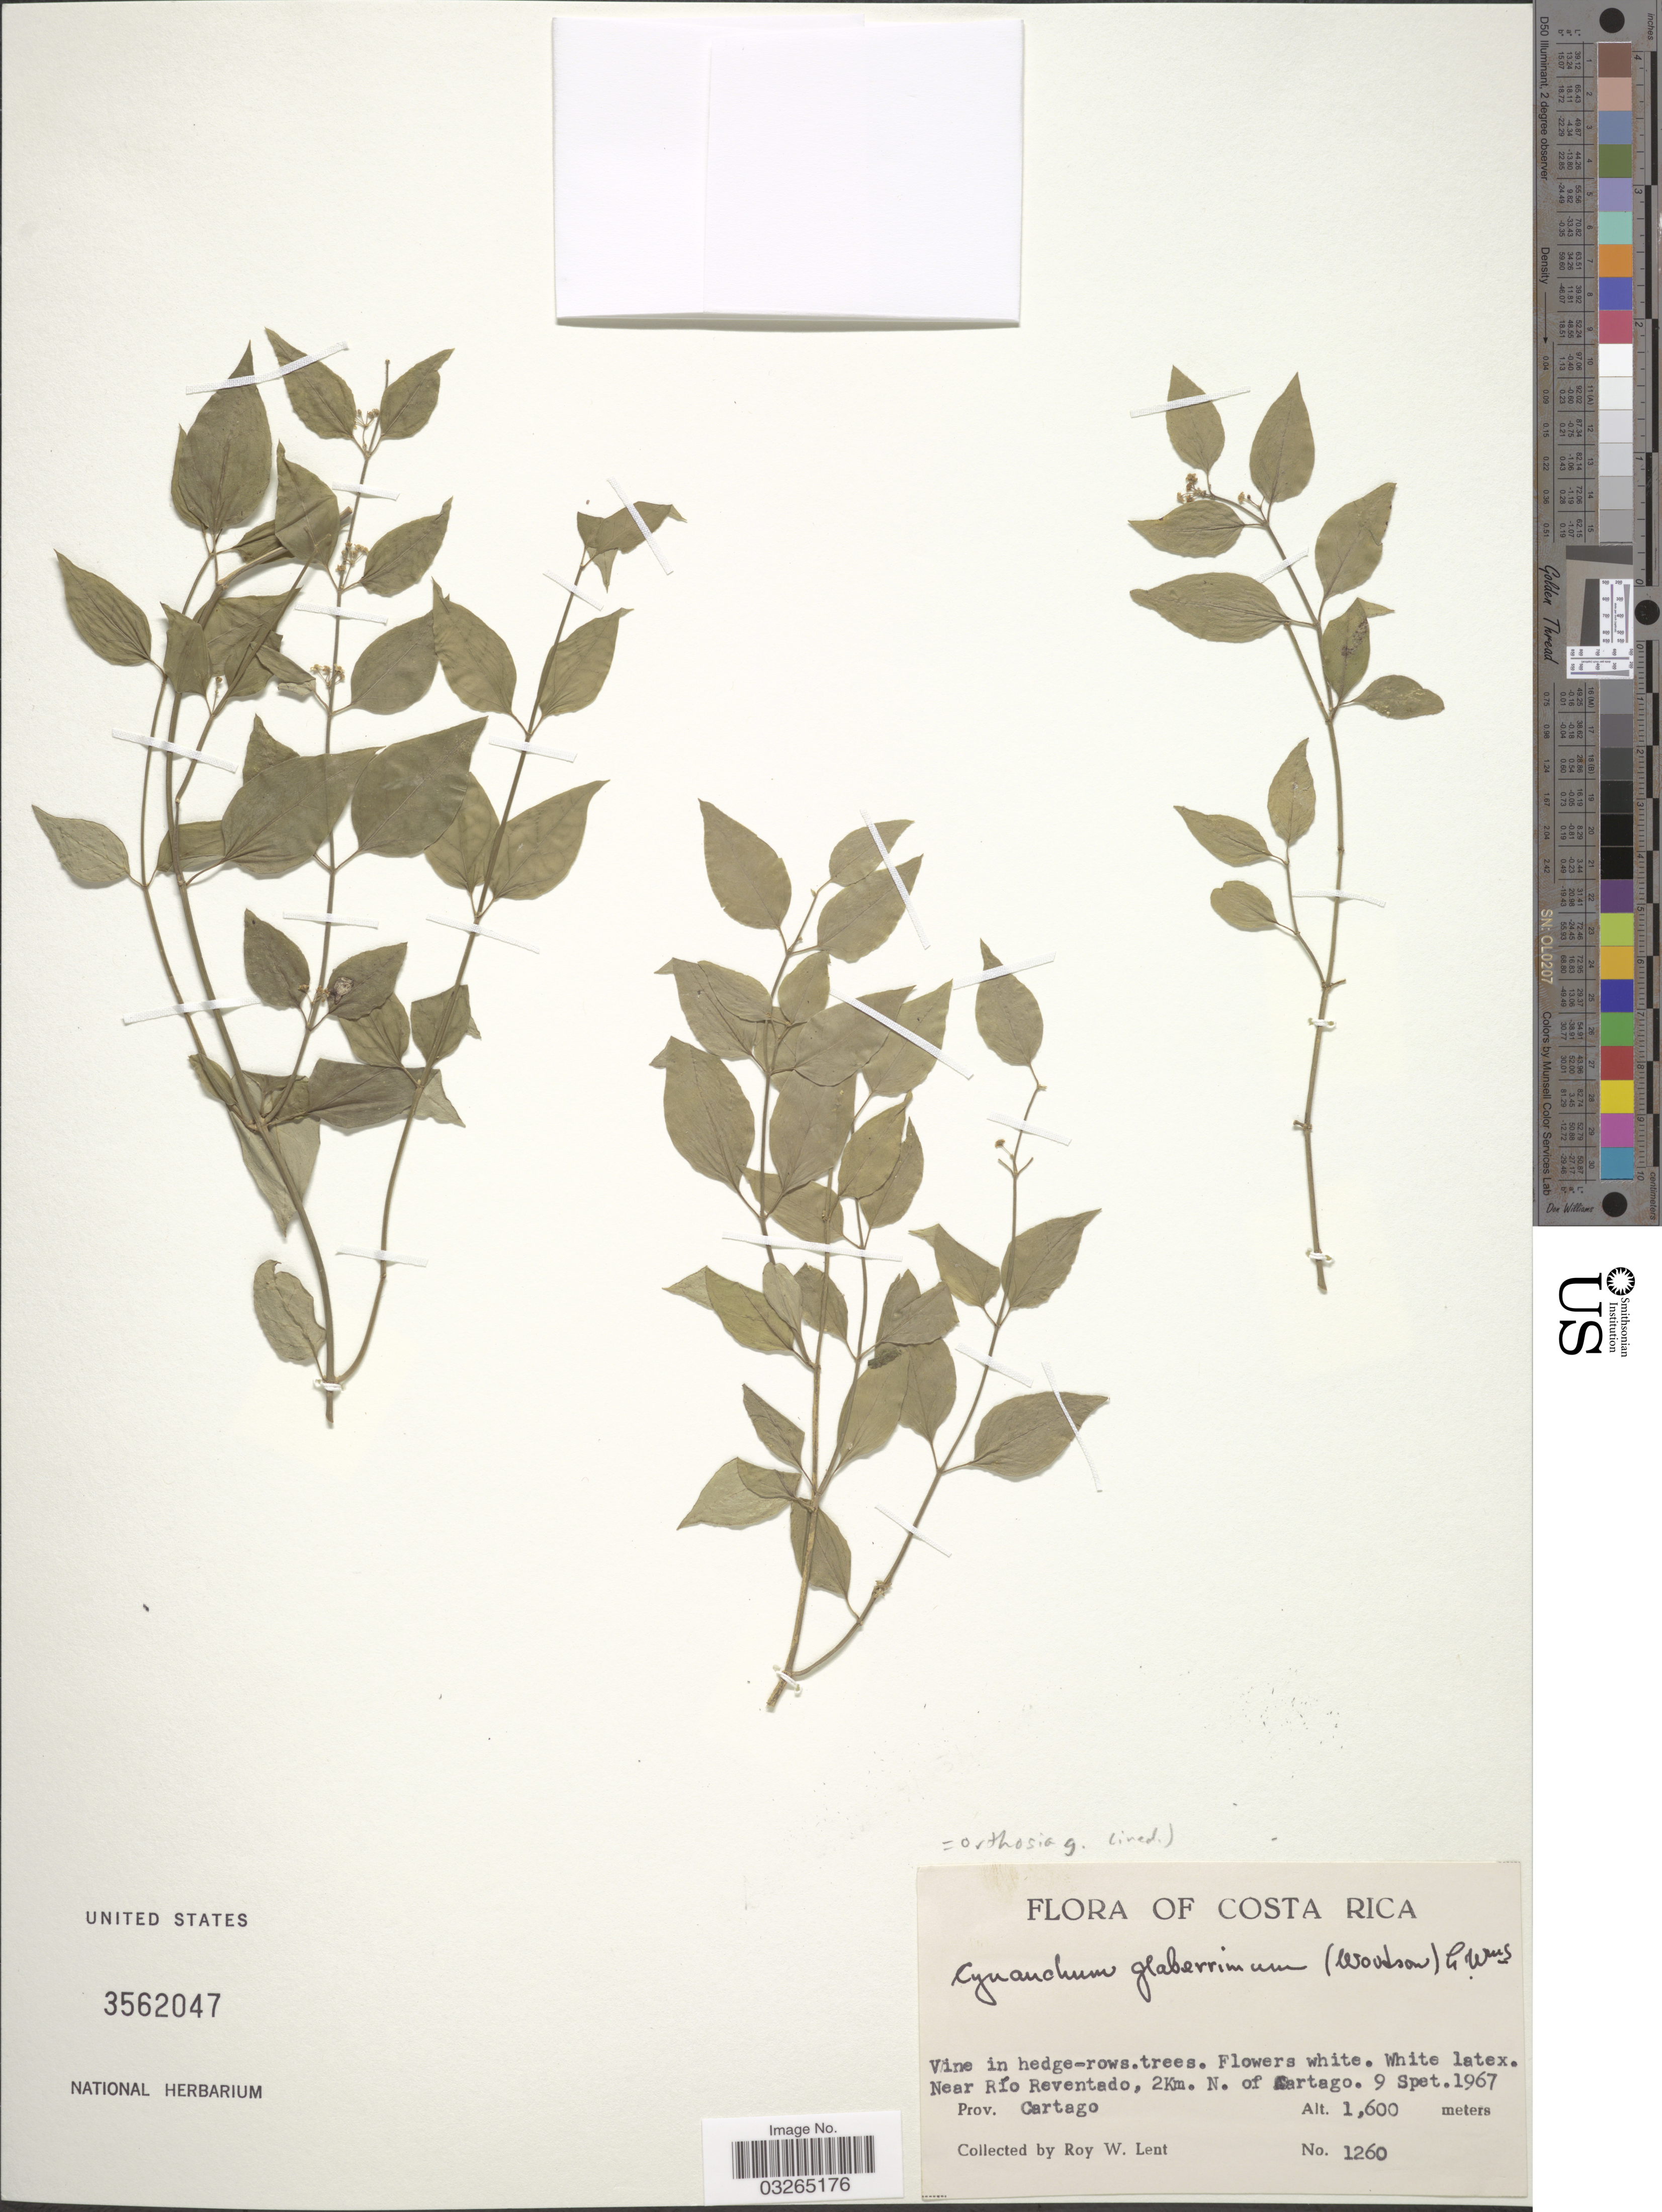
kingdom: Plantae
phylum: Tracheophyta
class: Magnoliopsida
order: Gentianales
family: Apocynaceae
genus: Orthosia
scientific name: Orthosia glaberrima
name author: (Woodson) W.D. Stevens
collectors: R. W. Lent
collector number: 1260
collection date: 1967-09-09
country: Costa Rica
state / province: Cartago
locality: Near Río Reventado, 2Km. N. of Cartago.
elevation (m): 1600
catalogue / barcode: US 3562047